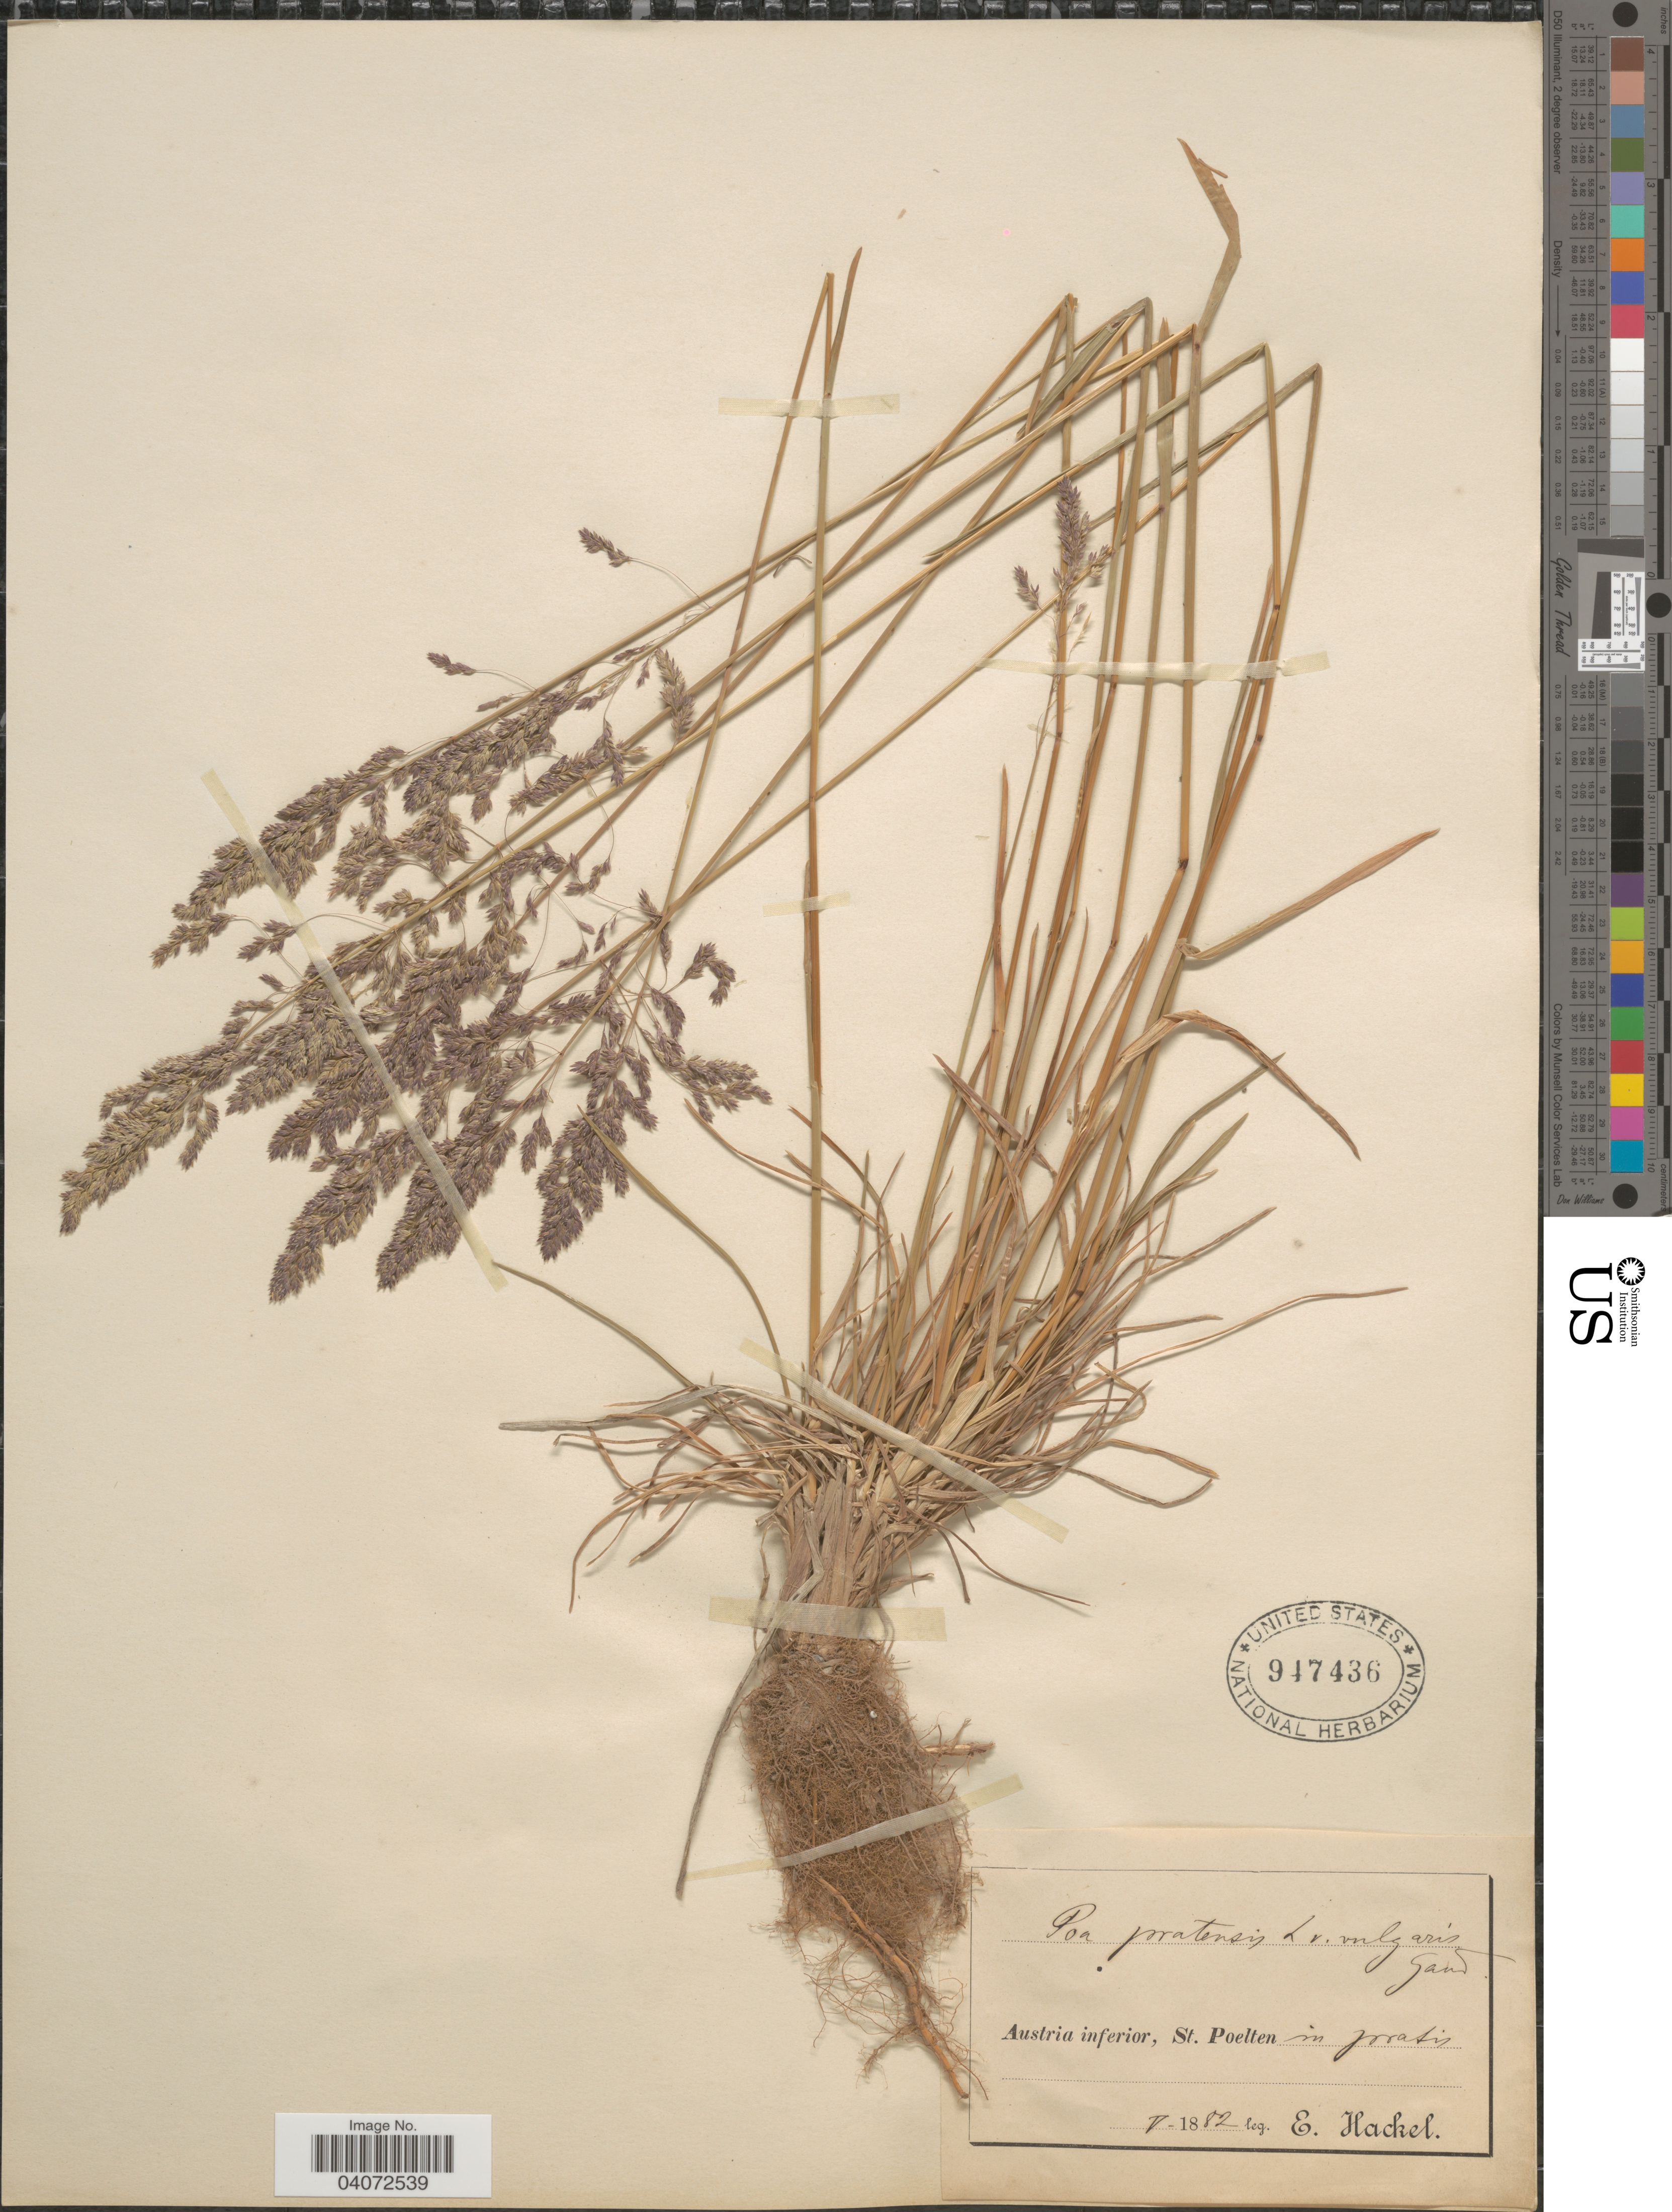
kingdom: Plantae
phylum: Tracheophyta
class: Liliopsida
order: Poales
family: Poaceae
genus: Poa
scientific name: Poa pratensis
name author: L.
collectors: E. Hackel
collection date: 1882-05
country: Austria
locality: Austria inferior, St. Poelten in pratis.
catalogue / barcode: US 947436